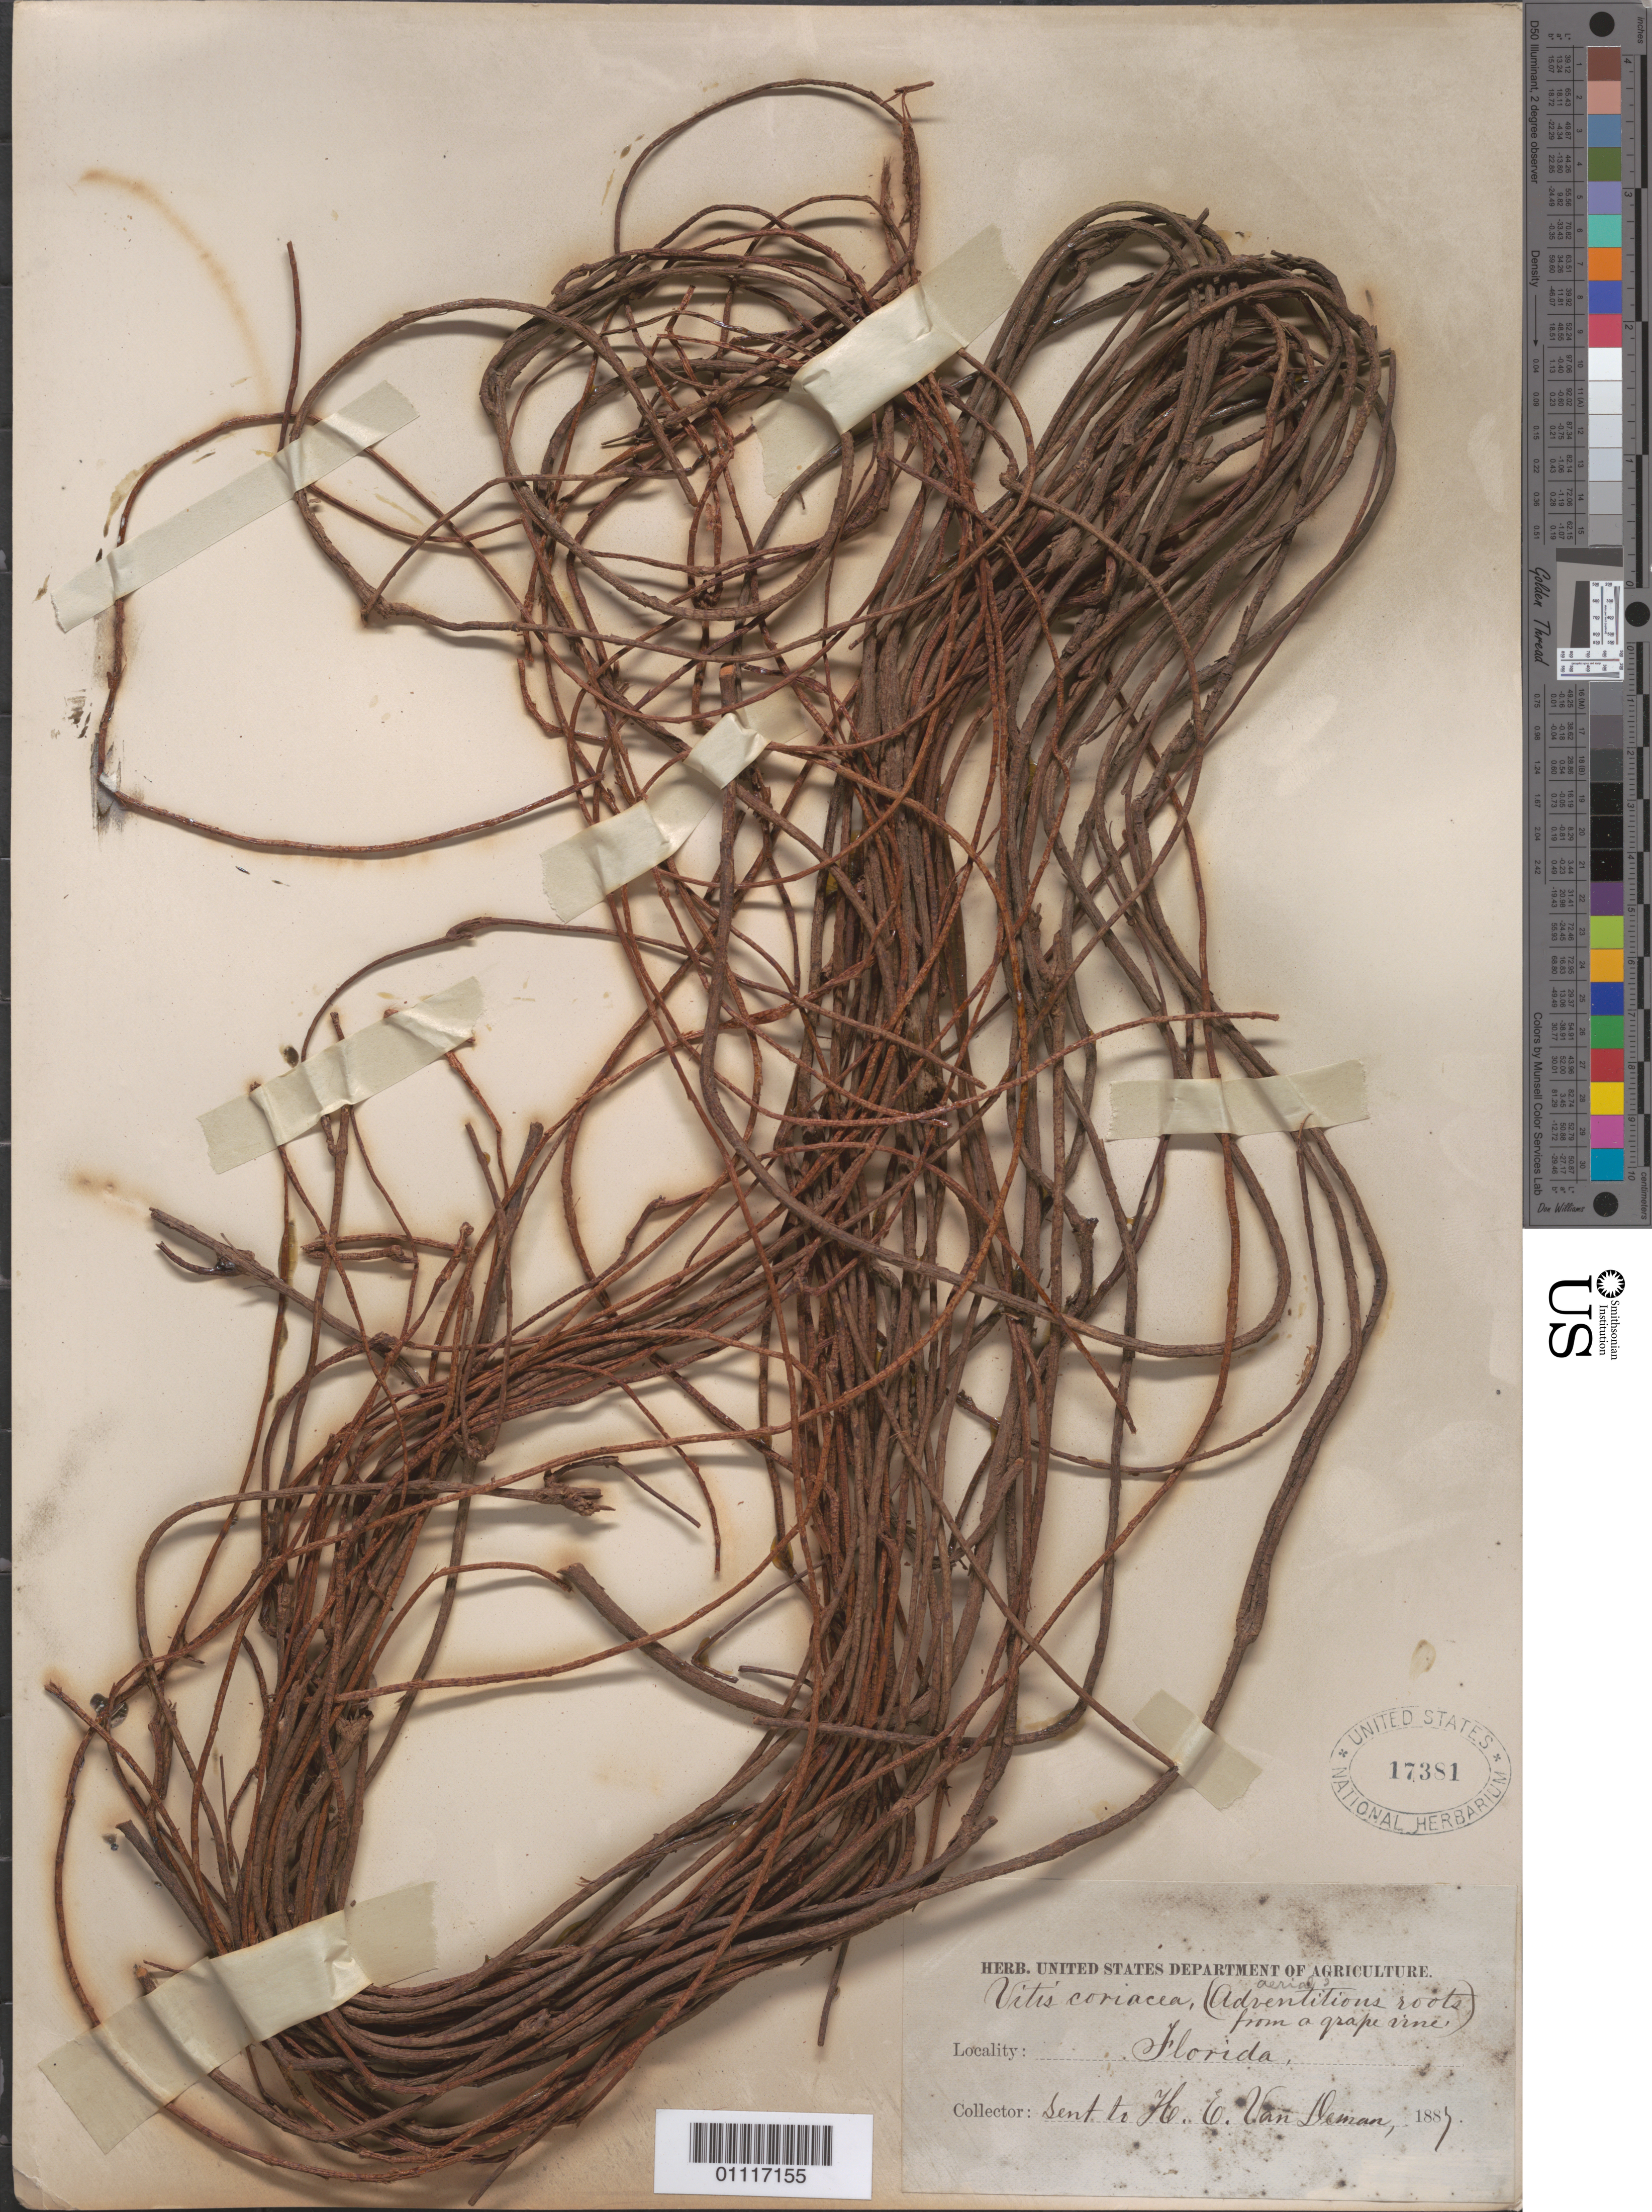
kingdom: Plantae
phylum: Tracheophyta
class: Magnoliopsida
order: Vitales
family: Vitaceae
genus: Vitis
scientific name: Vitis coriacea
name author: Shuttlew. ex Planch.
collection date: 1883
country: United States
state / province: Florida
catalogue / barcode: US 17381